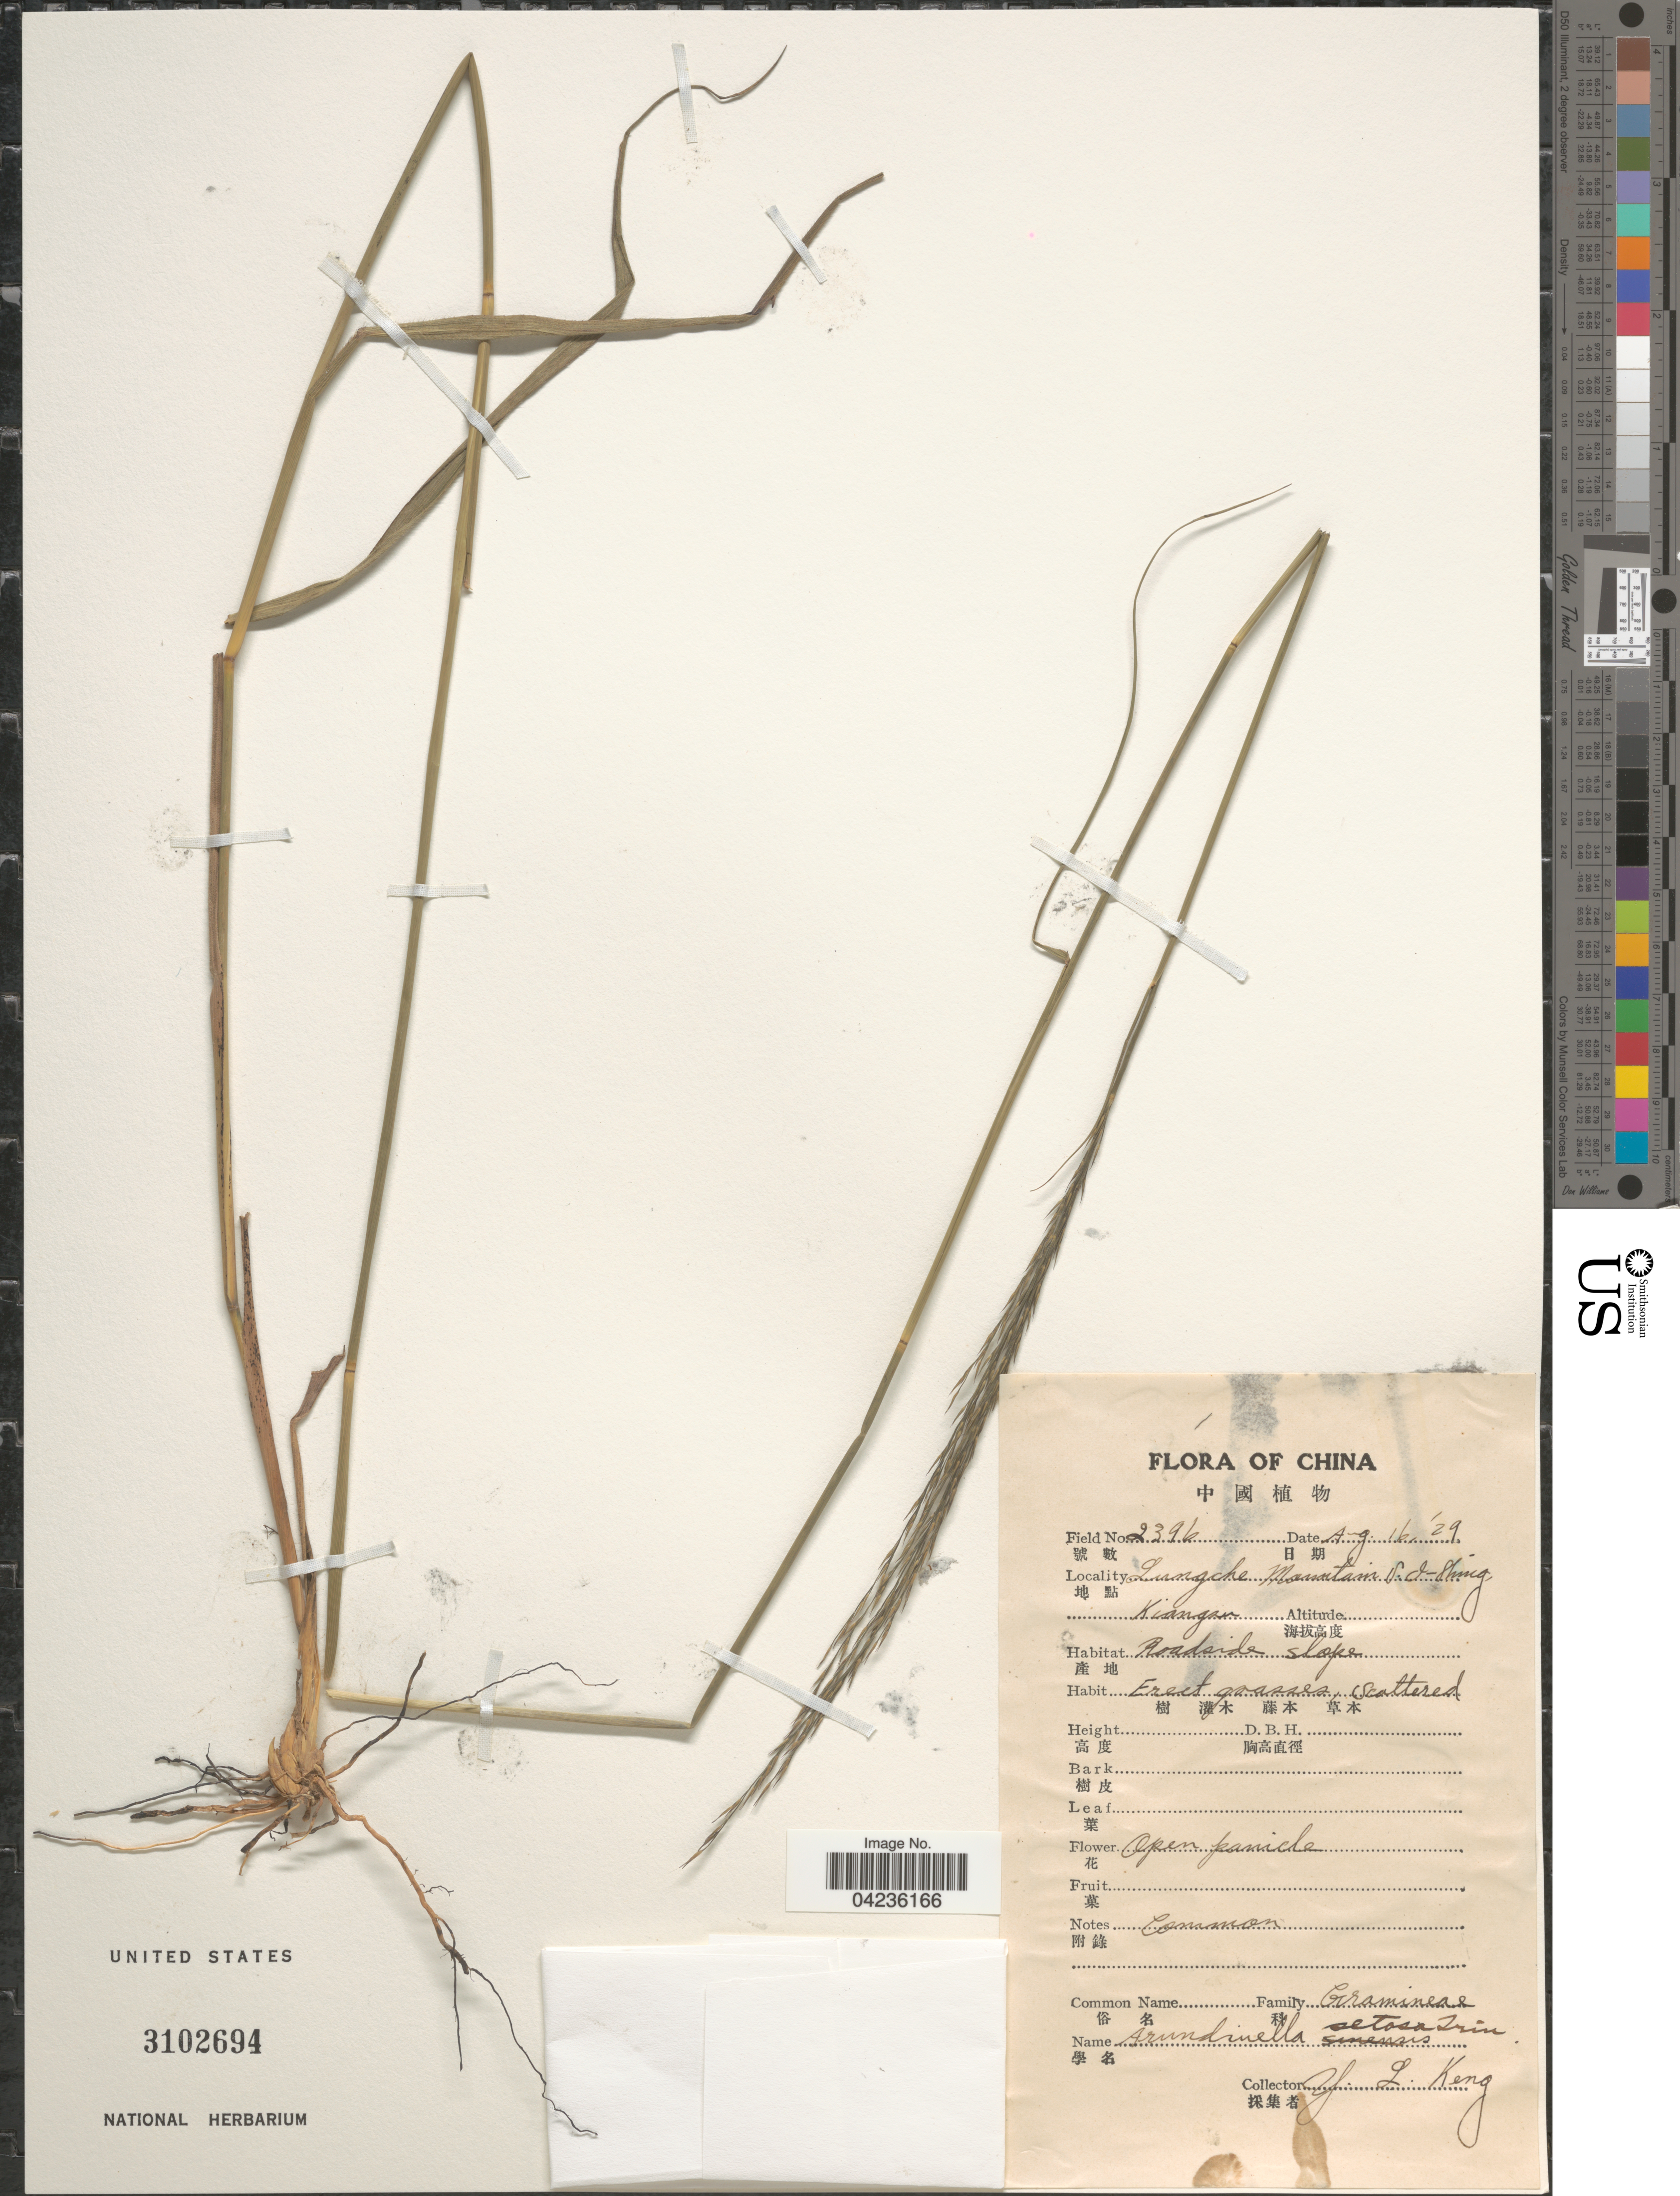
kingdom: Plantae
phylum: Tracheophyta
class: Liliopsida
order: Poales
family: Poaceae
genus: Arundinella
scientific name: Arundinella setosa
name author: Trin.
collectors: Y. L. Keng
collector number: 2396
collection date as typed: Transcribed d/m/y: 16/8/29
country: China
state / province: Jiangsu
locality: Lungche Mountain S. [illegible text]-Shing, Kiangsu.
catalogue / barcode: US 3102694